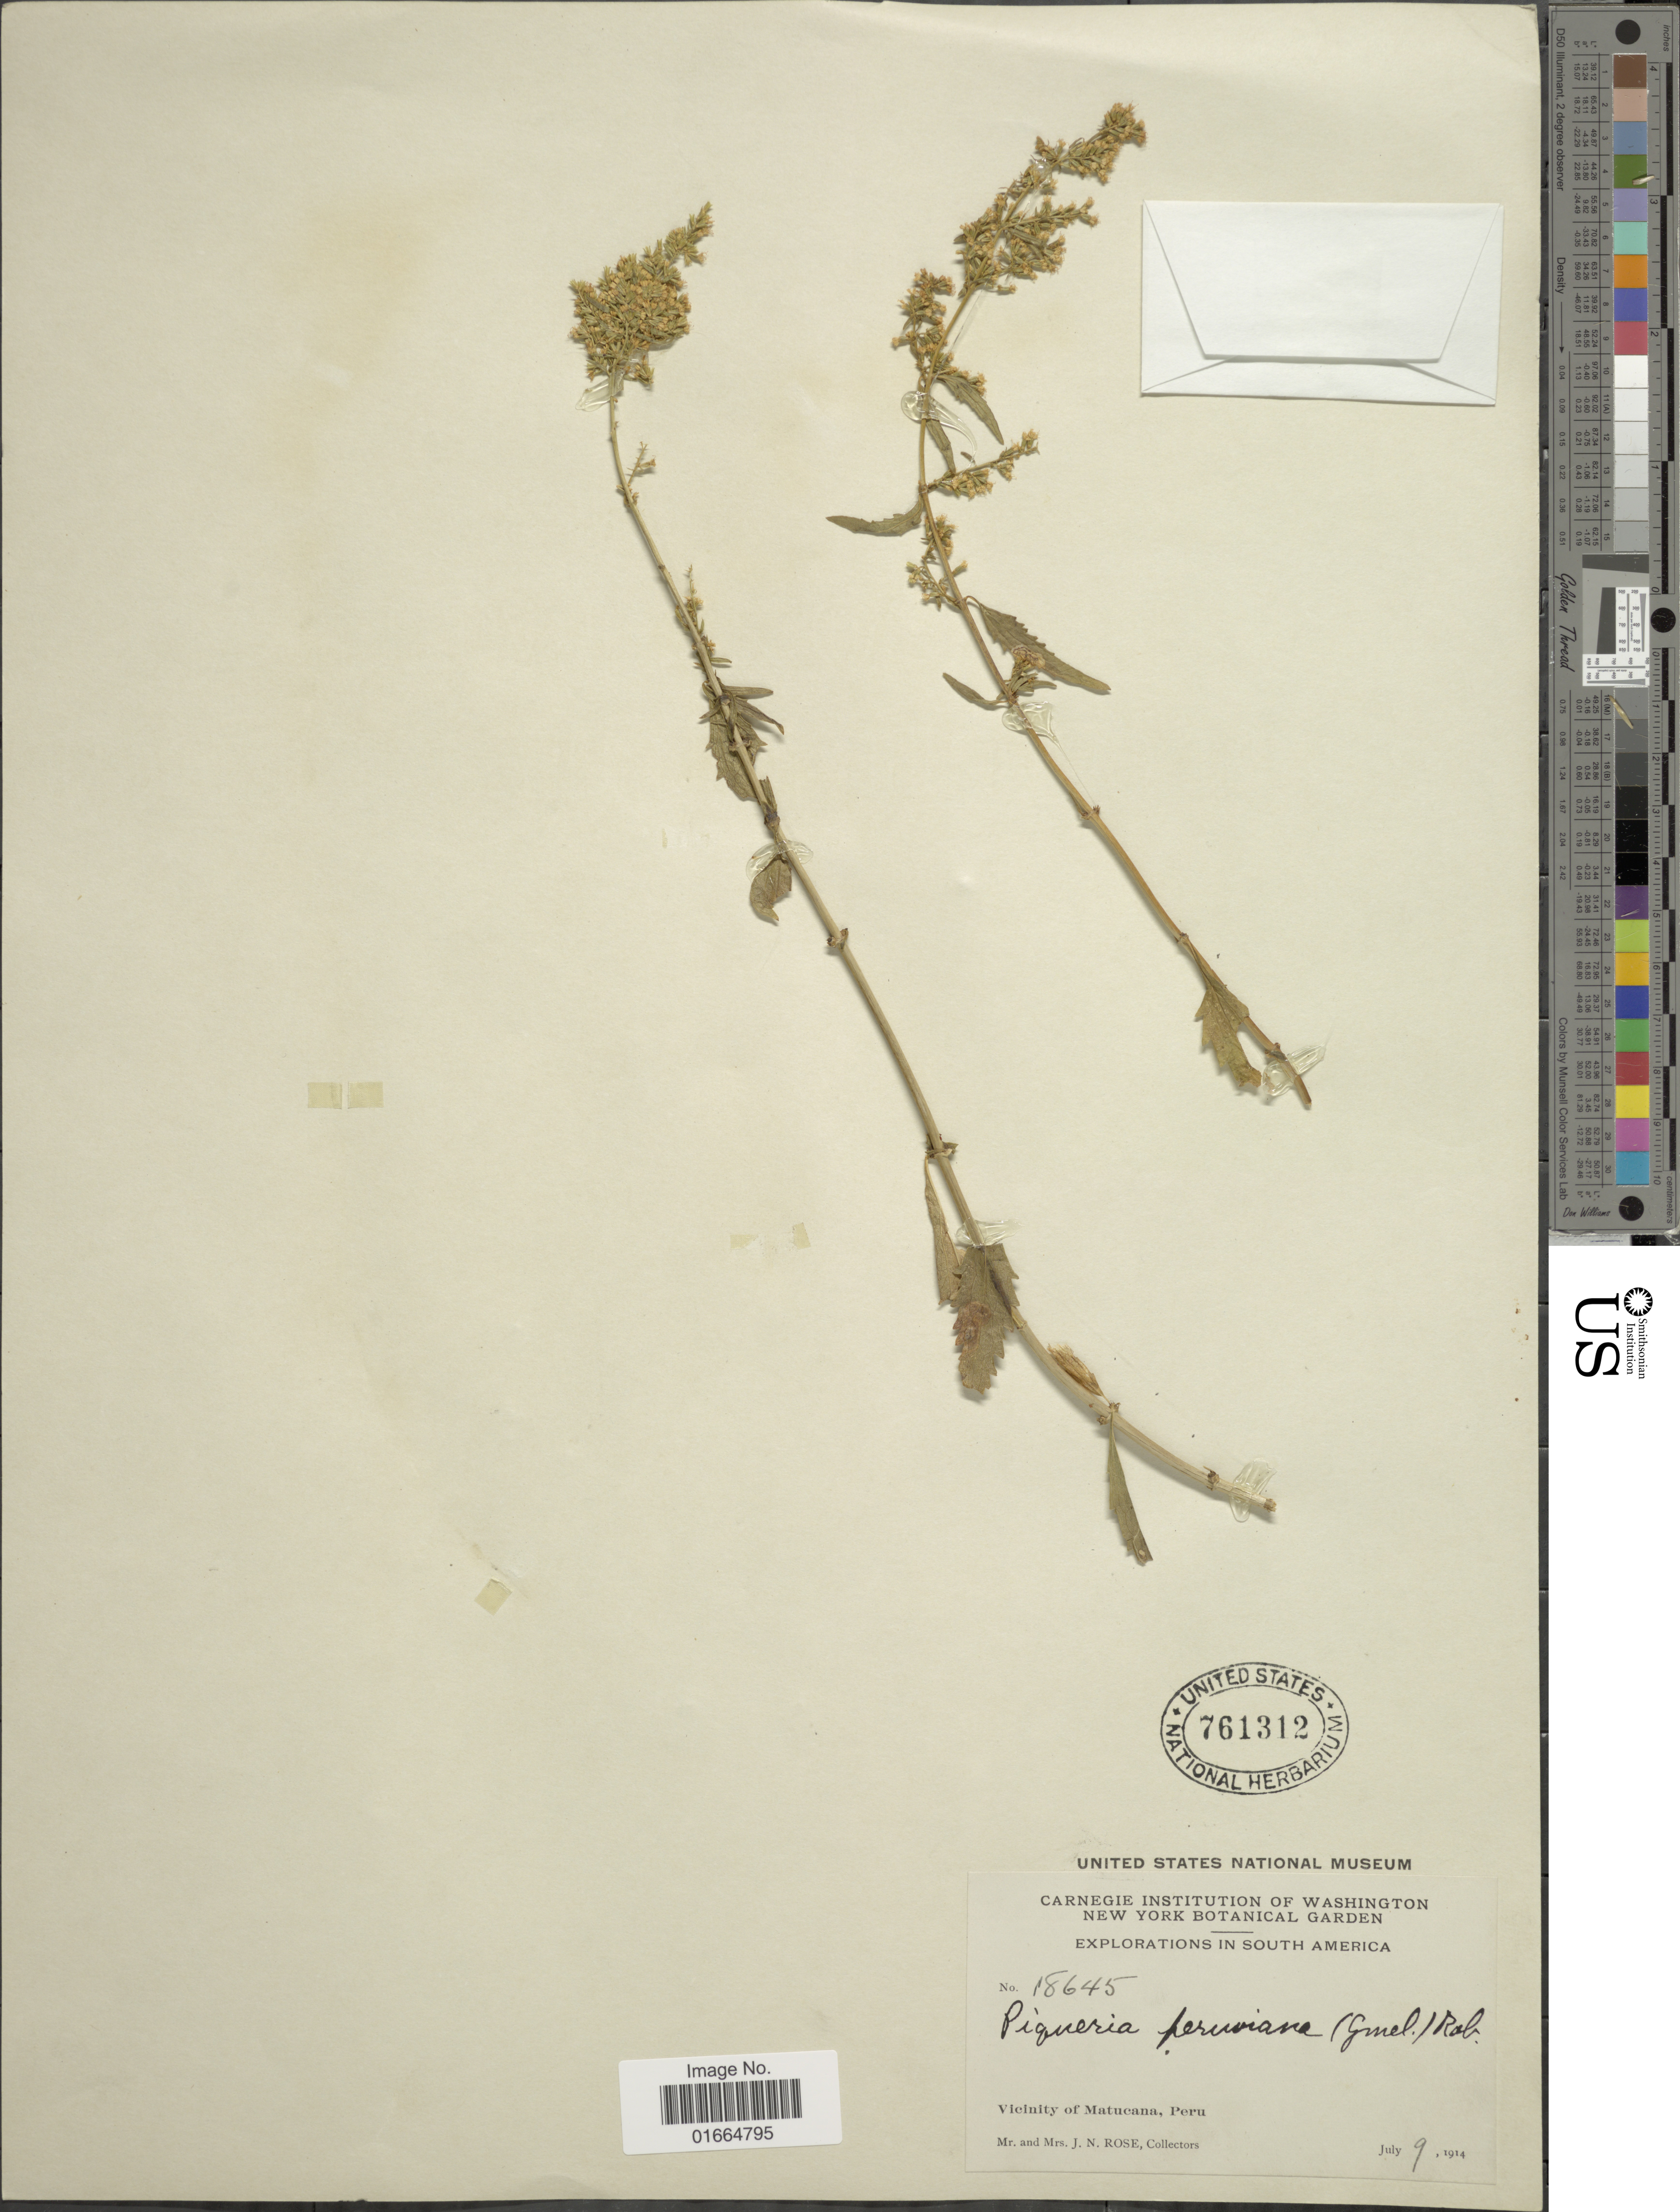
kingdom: Plantae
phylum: Tracheophyta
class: Magnoliopsida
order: Asterales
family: Asteraceae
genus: Ophryosporus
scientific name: Ophryosporus peruvianus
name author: (J.F. Gmel.) R.M. King & H. Rob.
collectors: J. N. Rose & L. B. Rose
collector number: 18645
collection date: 1914-07-09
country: Peru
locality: Vicinity of Matucana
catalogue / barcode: US 761312